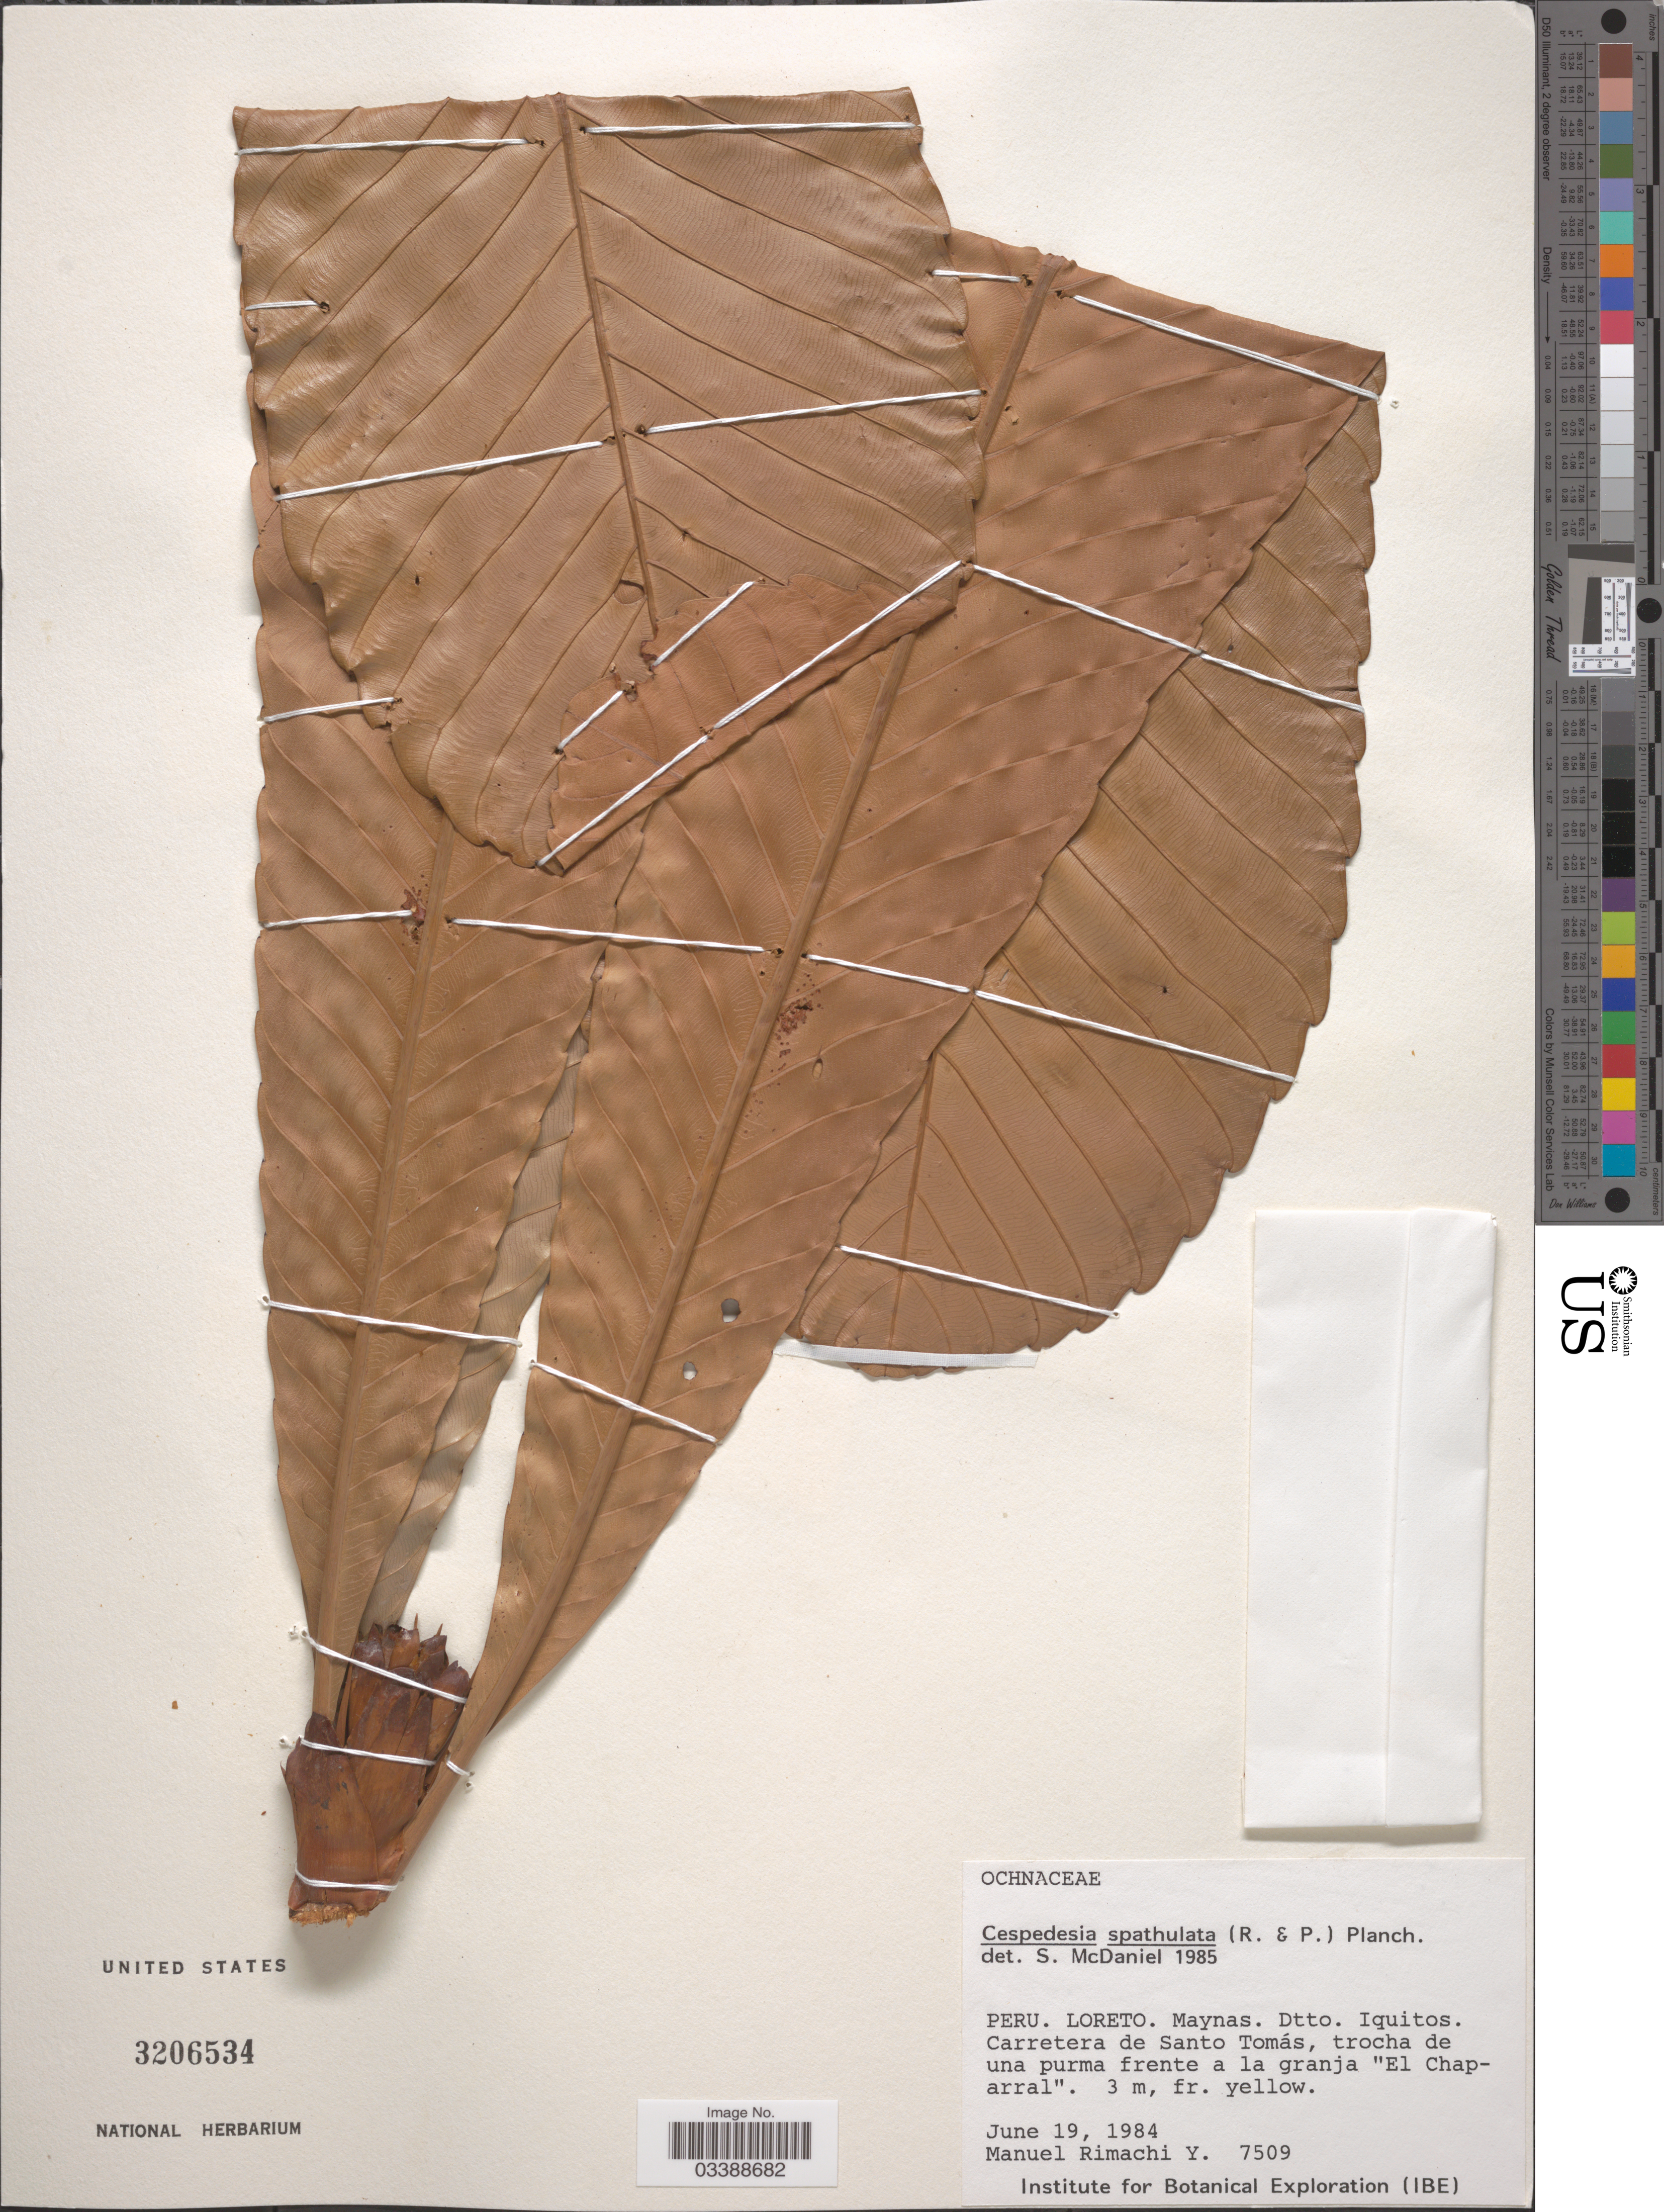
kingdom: Plantae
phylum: Tracheophyta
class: Magnoliopsida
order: Malpighiales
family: Ochnaceae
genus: Cespedesia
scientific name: Cespedesia spathulata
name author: (Ruiz & Pav.) Planch.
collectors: M. Rimachi Y.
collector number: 7509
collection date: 1984-06-19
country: Peru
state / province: Loreto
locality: Maynas. Dtto. Iquitos. Carretera de Santo Tomás.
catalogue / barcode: US 3206534